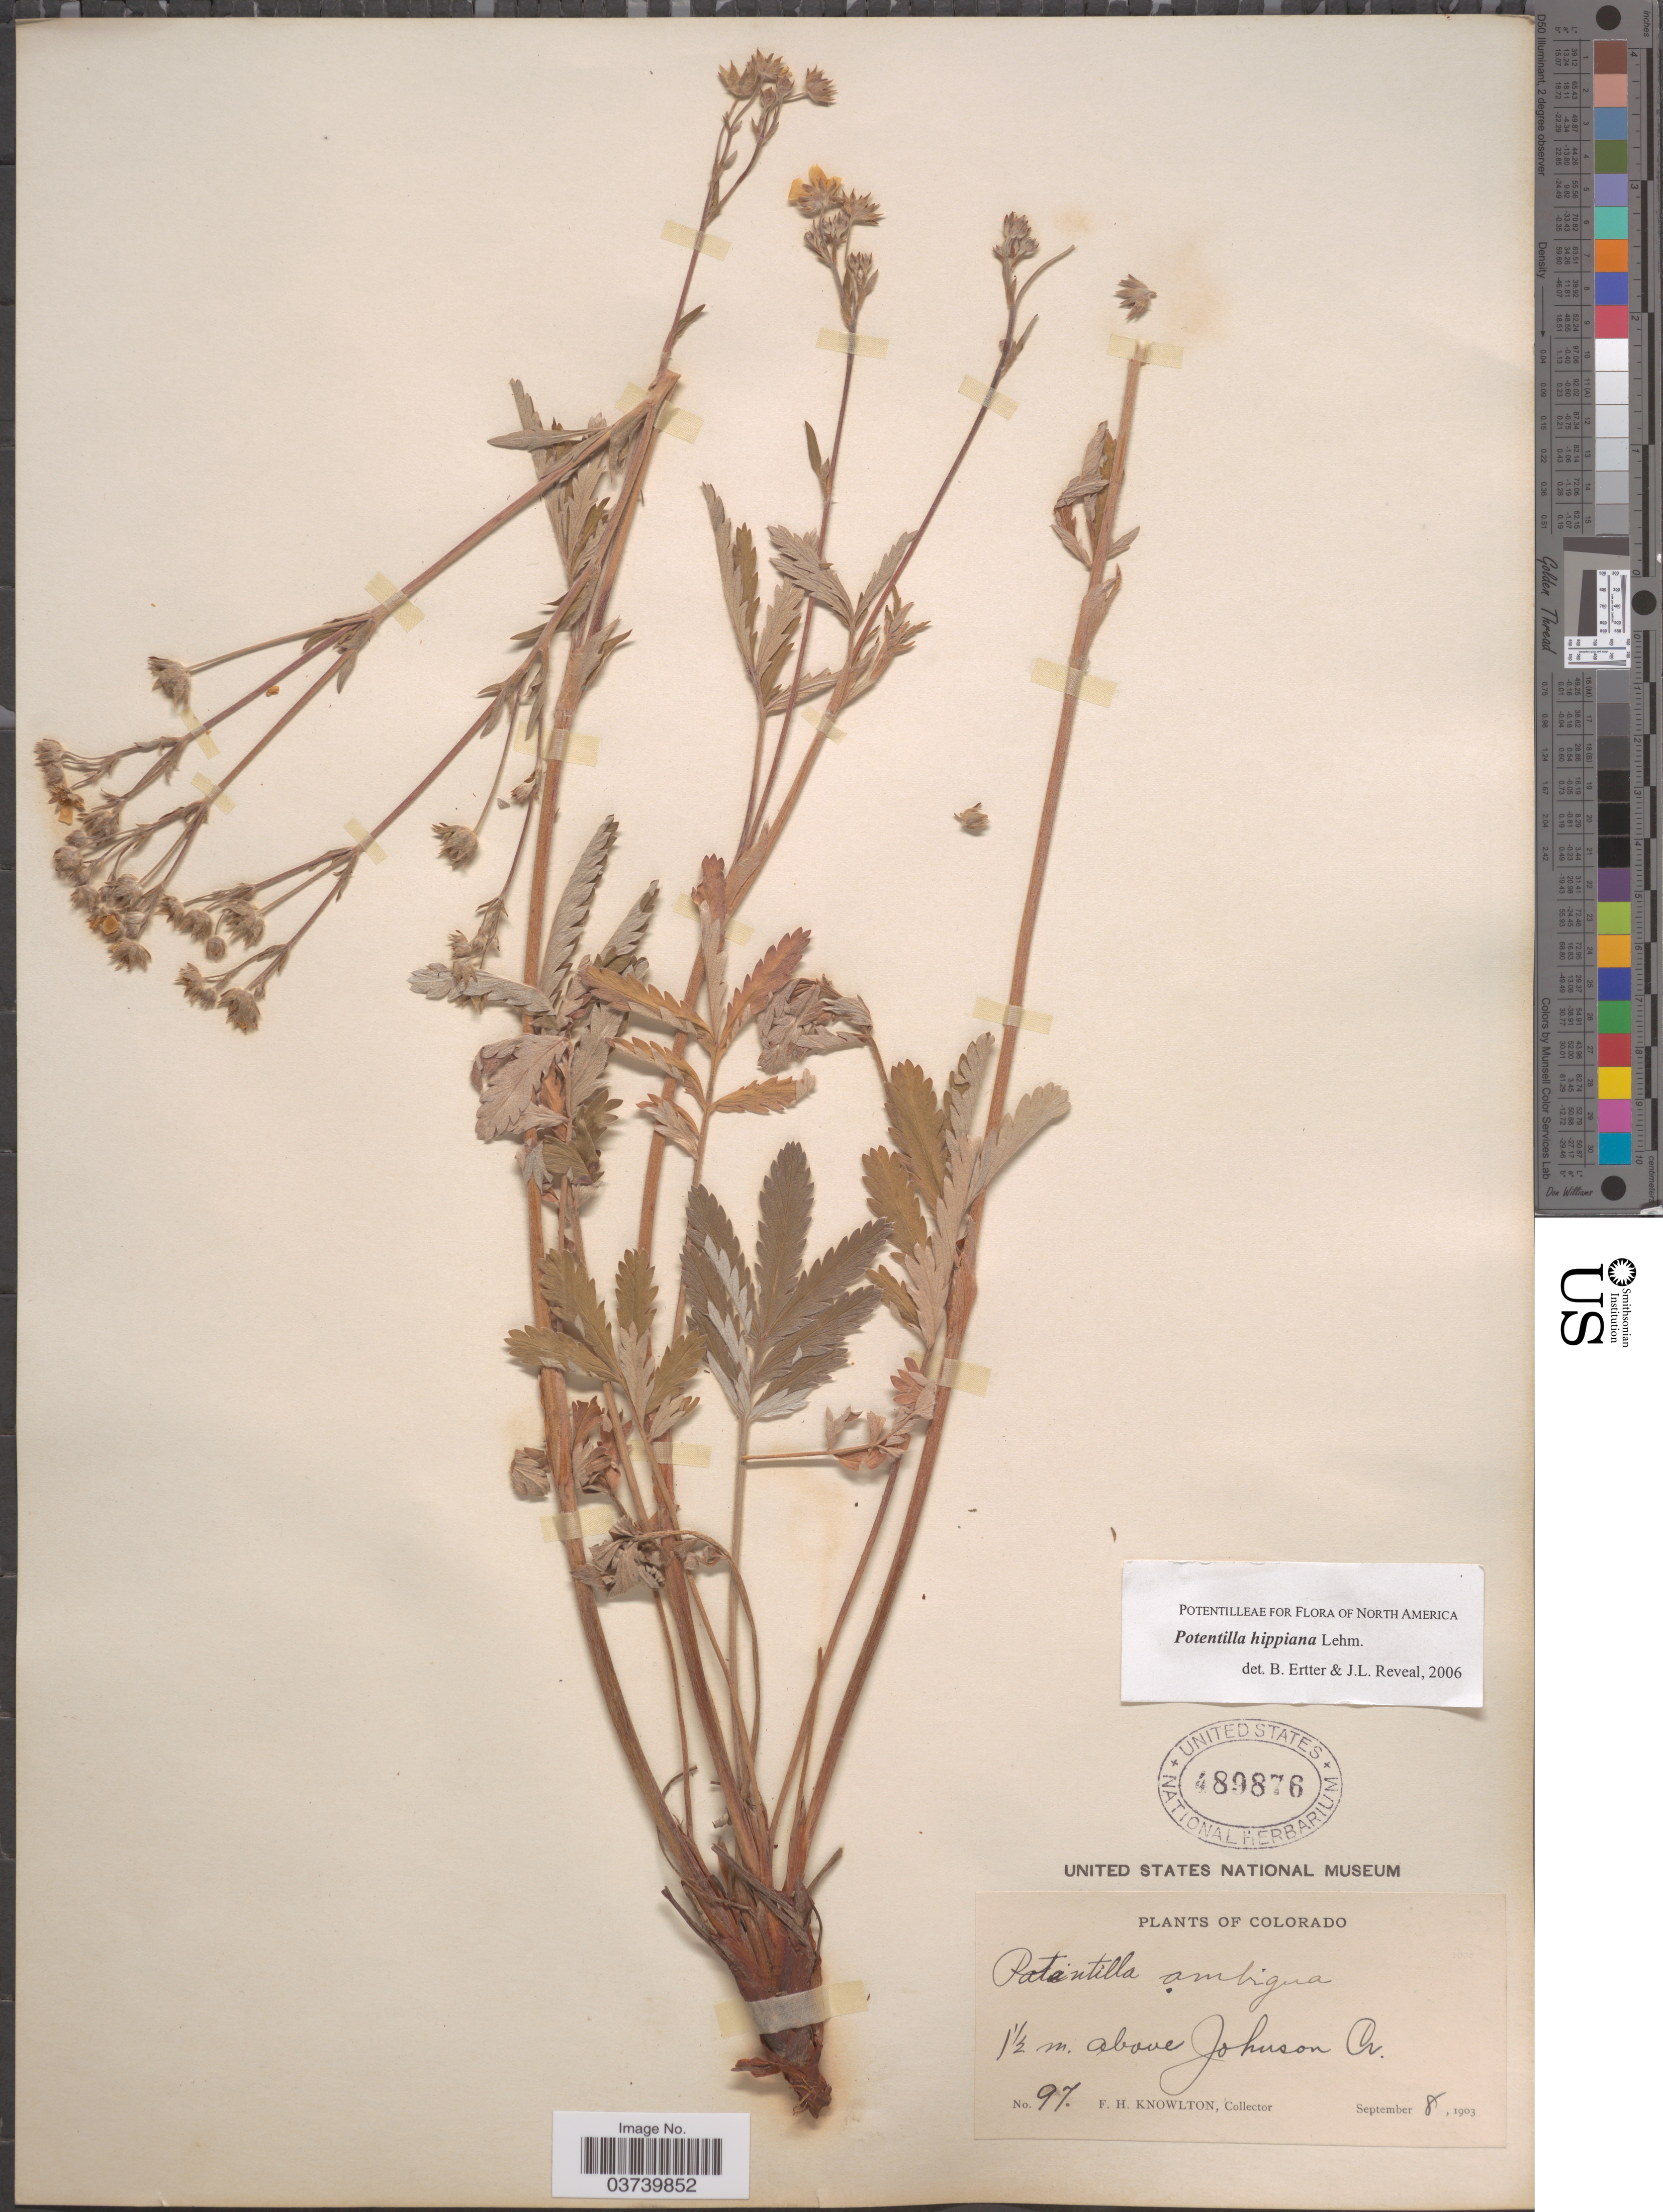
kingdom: Plantae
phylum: Tracheophyta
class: Magnoliopsida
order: Rosales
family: Rosaceae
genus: Potentilla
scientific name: Potentilla hippiana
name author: Lehm.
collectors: F. H. Knowlton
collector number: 97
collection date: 1903-09-08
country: United States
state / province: Colorado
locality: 1½ m. above Johnson Cr.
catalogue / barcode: US 489876